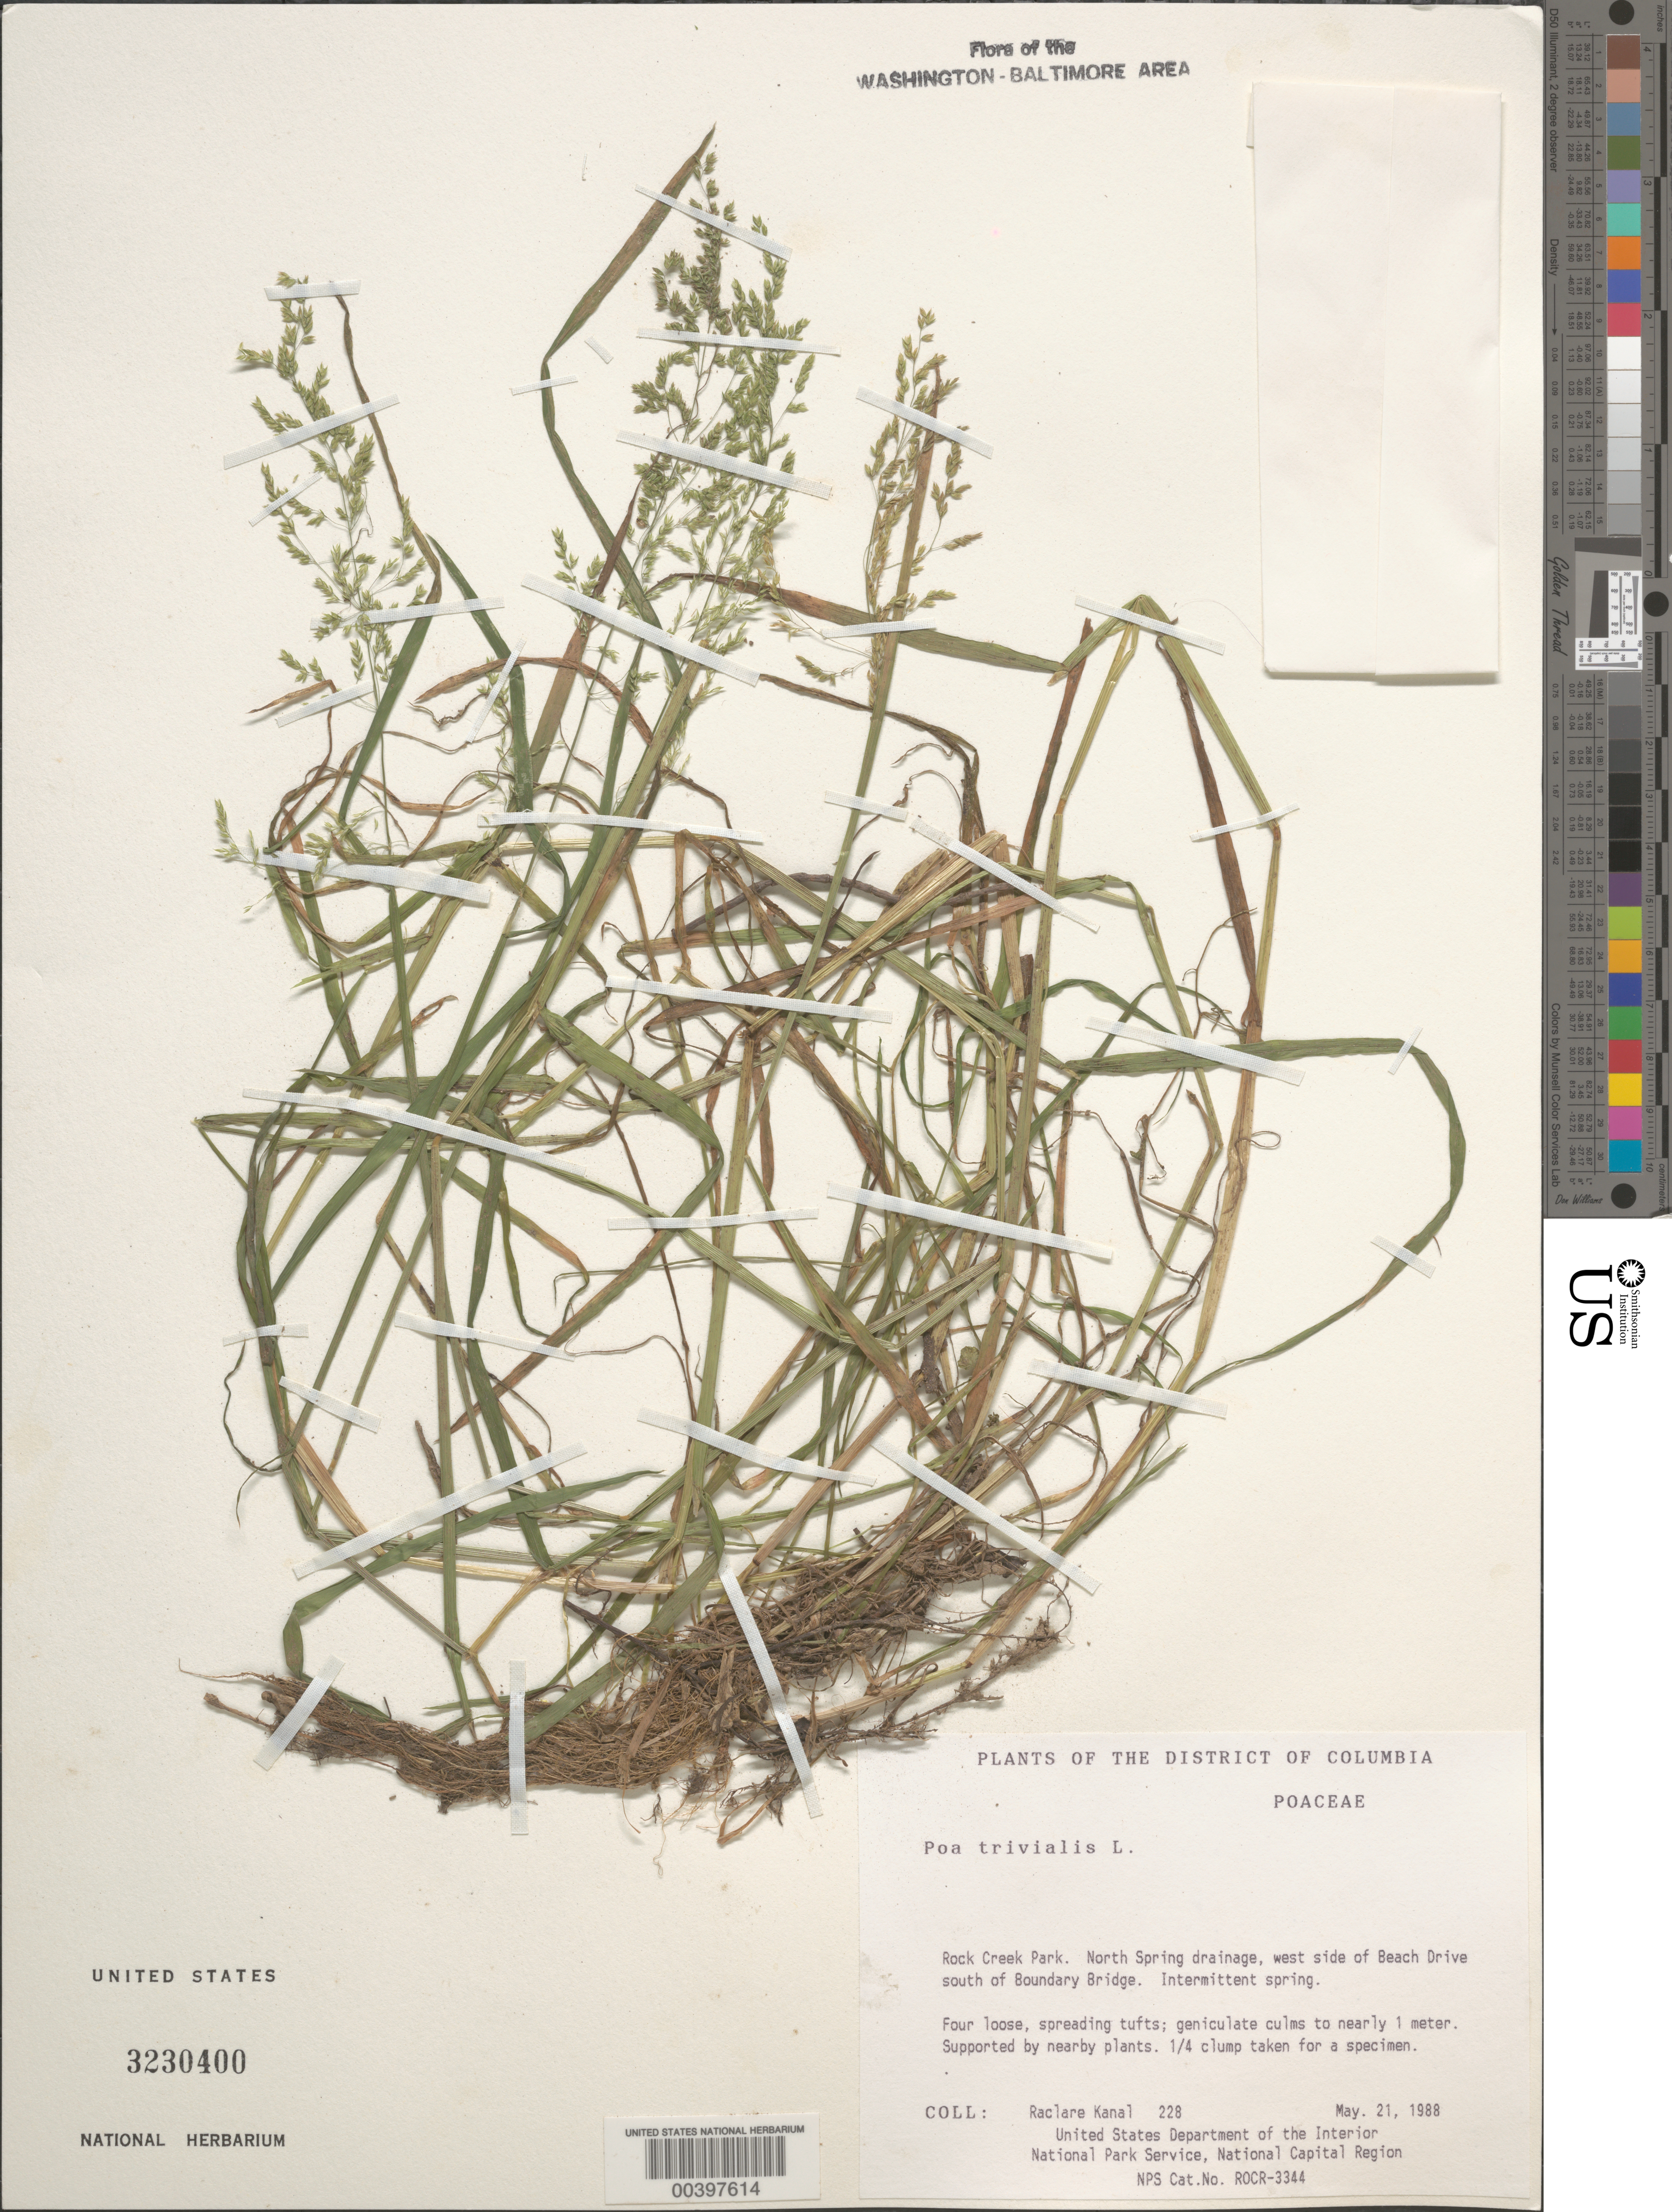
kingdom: Plantae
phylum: Tracheophyta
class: Liliopsida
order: Poales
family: Poaceae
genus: Poa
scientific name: Poa trivialis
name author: L.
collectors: R. Kanal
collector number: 228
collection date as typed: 21 May 1988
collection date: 1988-05-21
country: United States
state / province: District of Columbia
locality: Rock Creek Park, North Spring drainage, W side of Beach Drive Rock Creek Park and Vicinity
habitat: Intermittent spring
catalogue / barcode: US 3230400